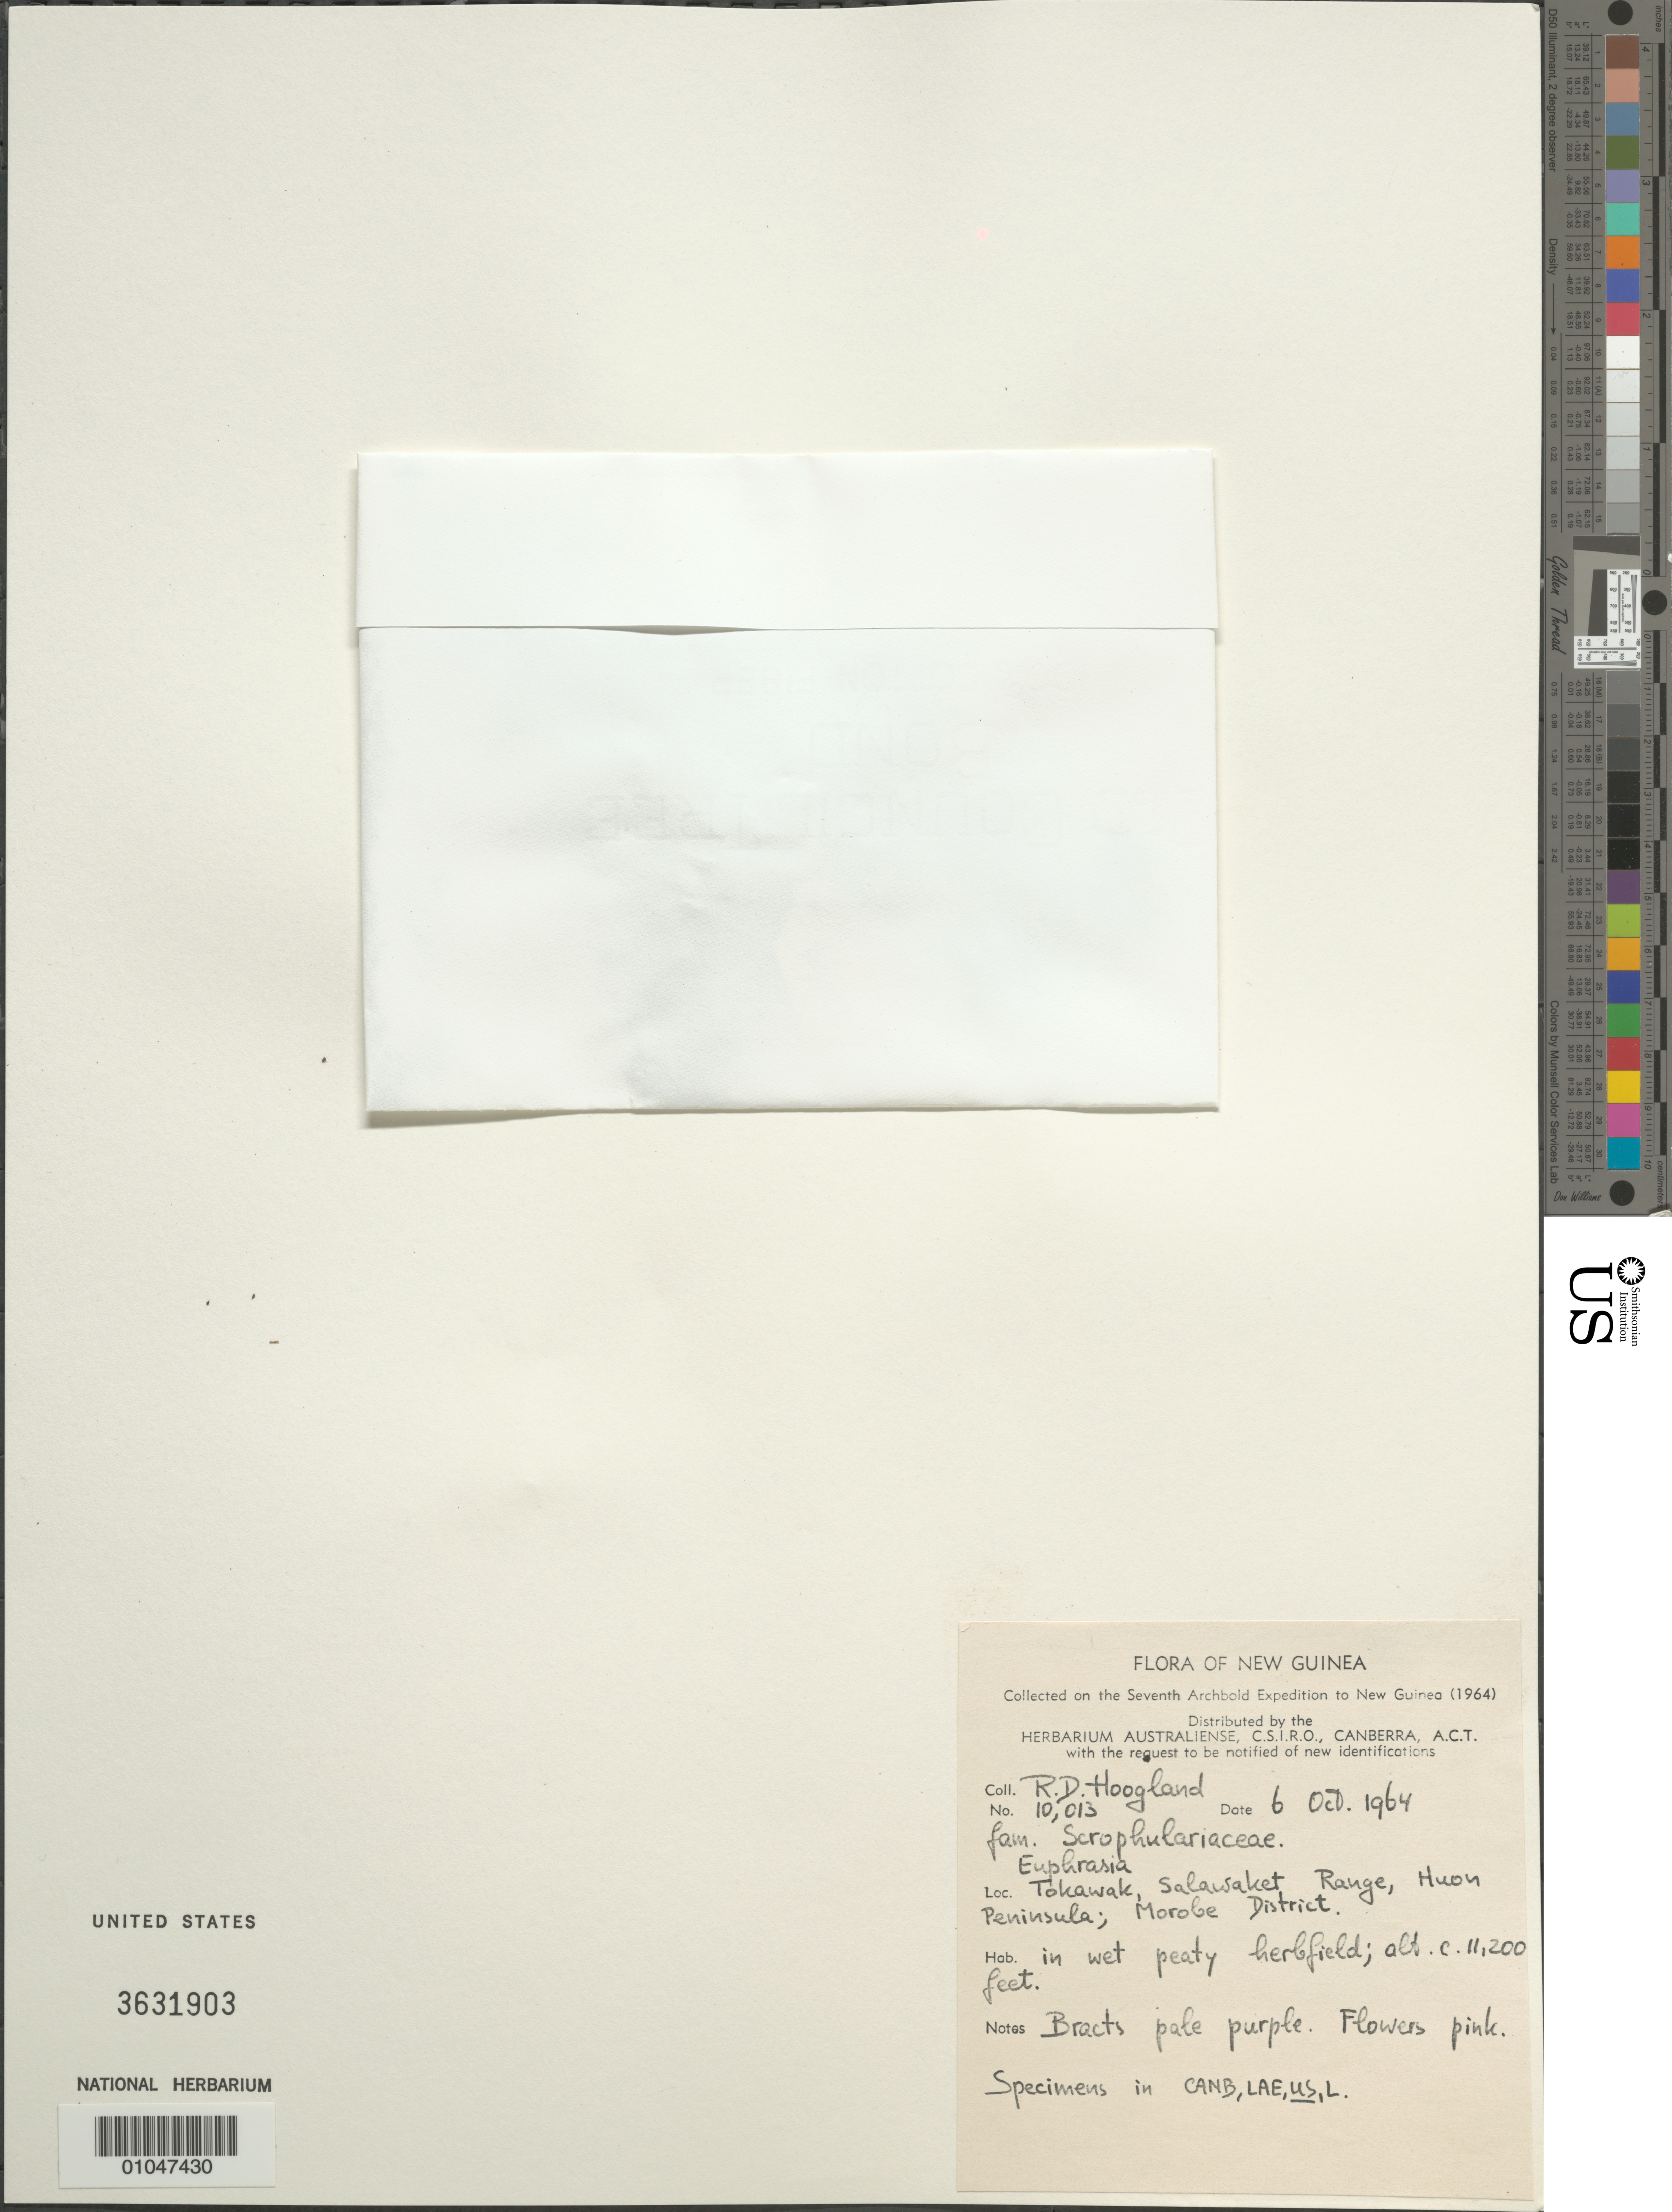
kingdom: Plantae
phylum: Tracheophyta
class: Magnoliopsida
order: Lamiales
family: Orobanchaceae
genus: Euphrasia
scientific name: Euphrasia sp.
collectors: R. D. Hoogland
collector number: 10013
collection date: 1964-10-06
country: Papua New Guinea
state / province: Morobe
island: New Guinea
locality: Tokawak, Salawaket Range, Huon Penninsula, Morobe District.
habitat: In wet peaty herbfield.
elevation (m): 3414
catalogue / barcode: US 3631903